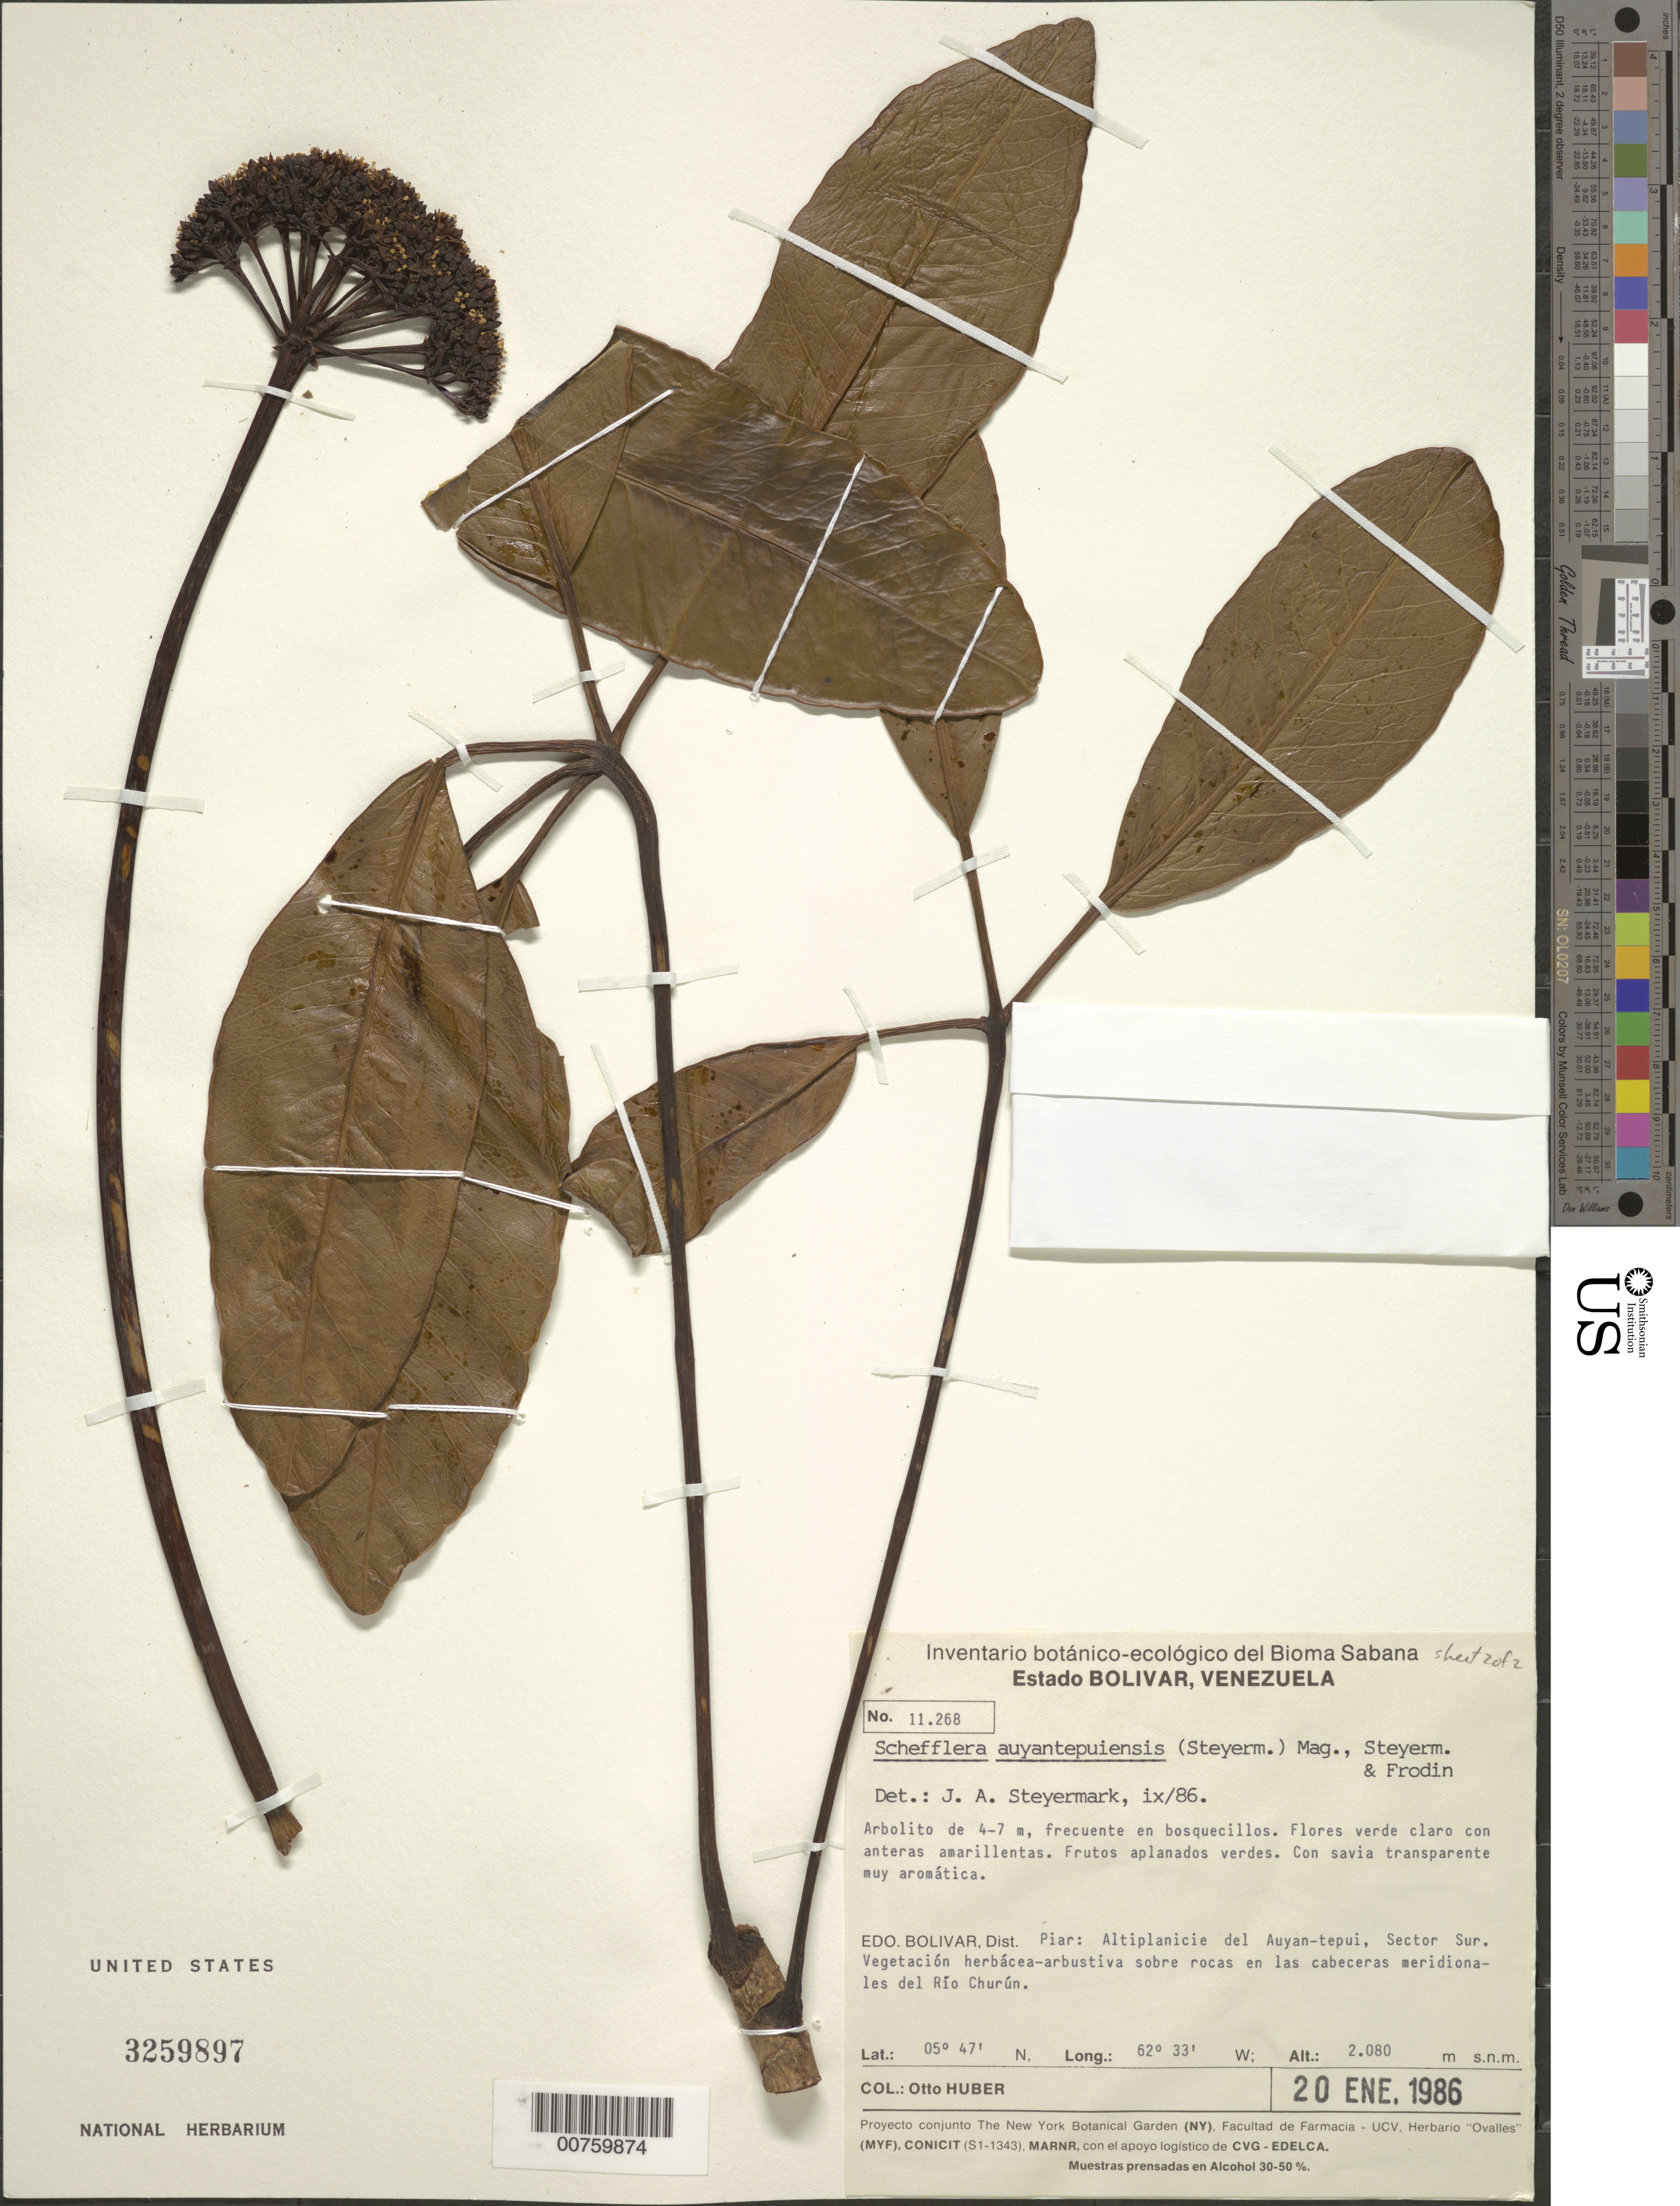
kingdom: Plantae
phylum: Tracheophyta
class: Magnoliopsida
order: Apiales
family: Araliaceae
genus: Schefflera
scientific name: Schefflera auyantepuiensis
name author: (Steyerm.) Maguire et al.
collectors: O. Huber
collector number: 11268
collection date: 1986-01-20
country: Venezuela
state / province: Bolivar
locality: Dist. Piar: Altiplanicie del Auyan-tepui, Sector Sur, en las cabeceras meridionales del Río Churún.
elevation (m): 2080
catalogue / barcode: US 3259897